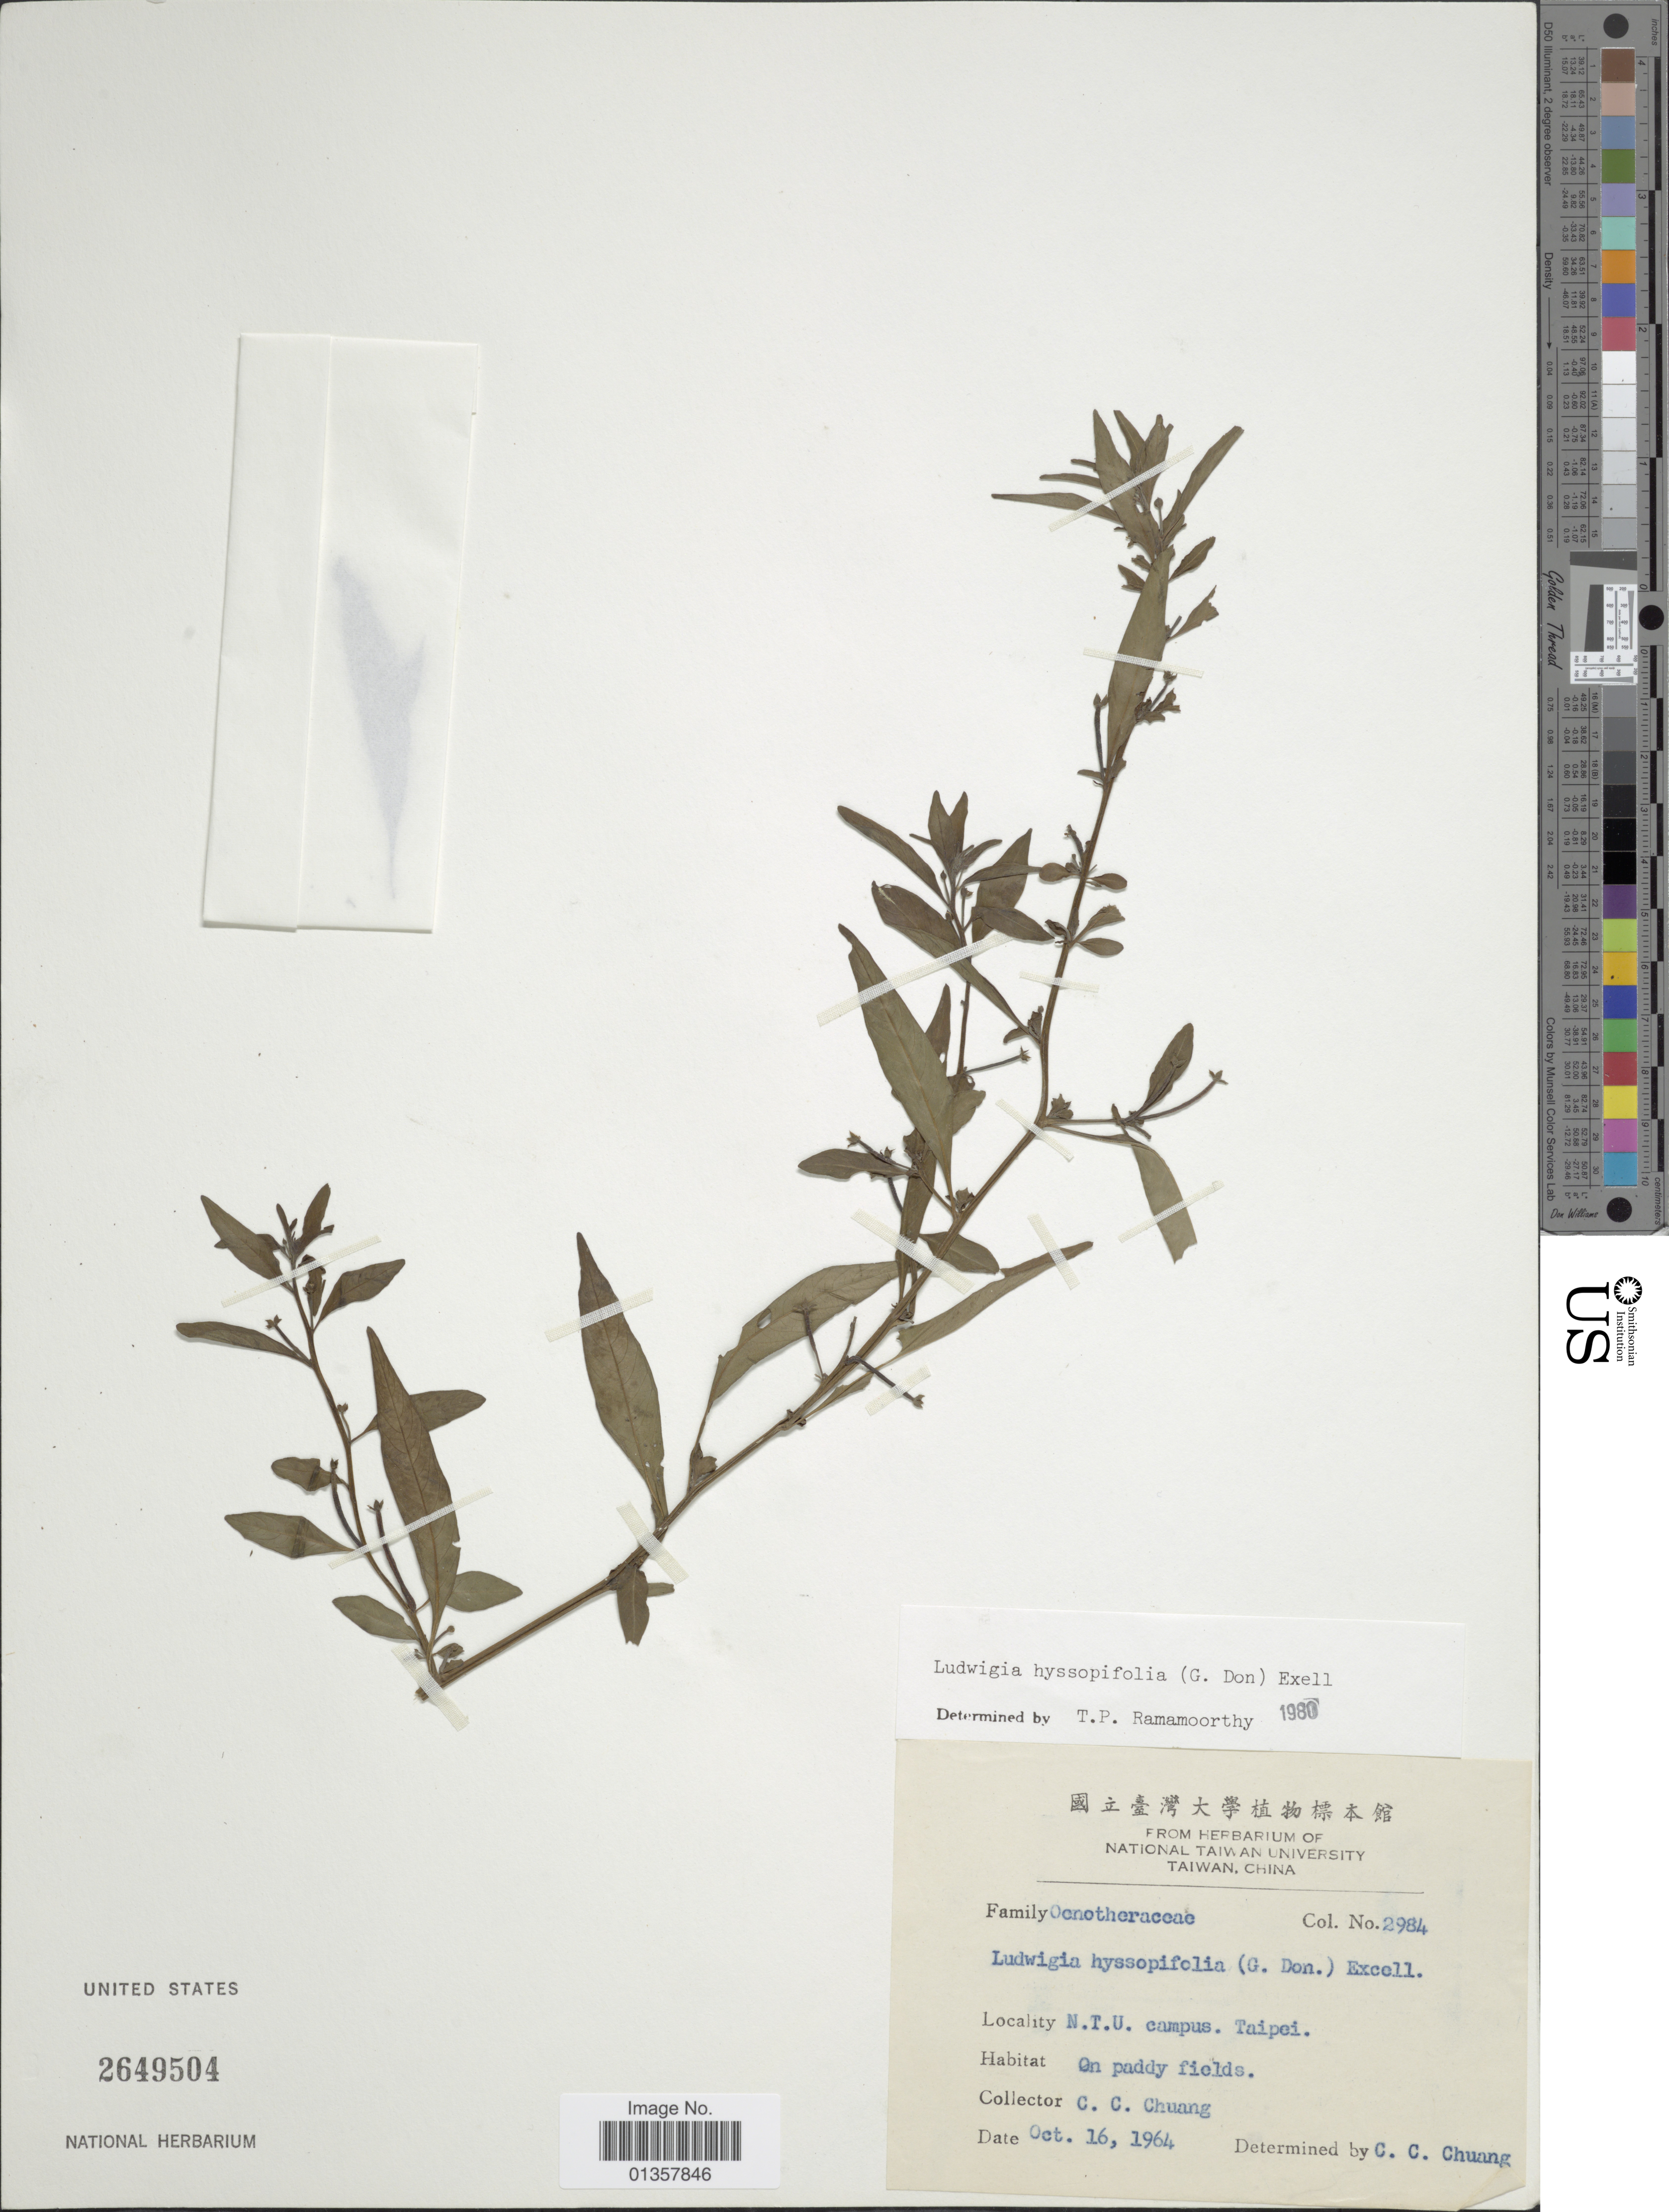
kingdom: Plantae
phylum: Tracheophyta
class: Magnoliopsida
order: Myrtales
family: Onagraceae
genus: Ludwigia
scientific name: Ludwigia hyssopifolia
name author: (G. Don) Exell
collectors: C. C. Chuang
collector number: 2984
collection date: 1964-10-16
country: Taiwan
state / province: Taipei City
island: Taiwan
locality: N.T.U. campus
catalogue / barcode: US 2649504